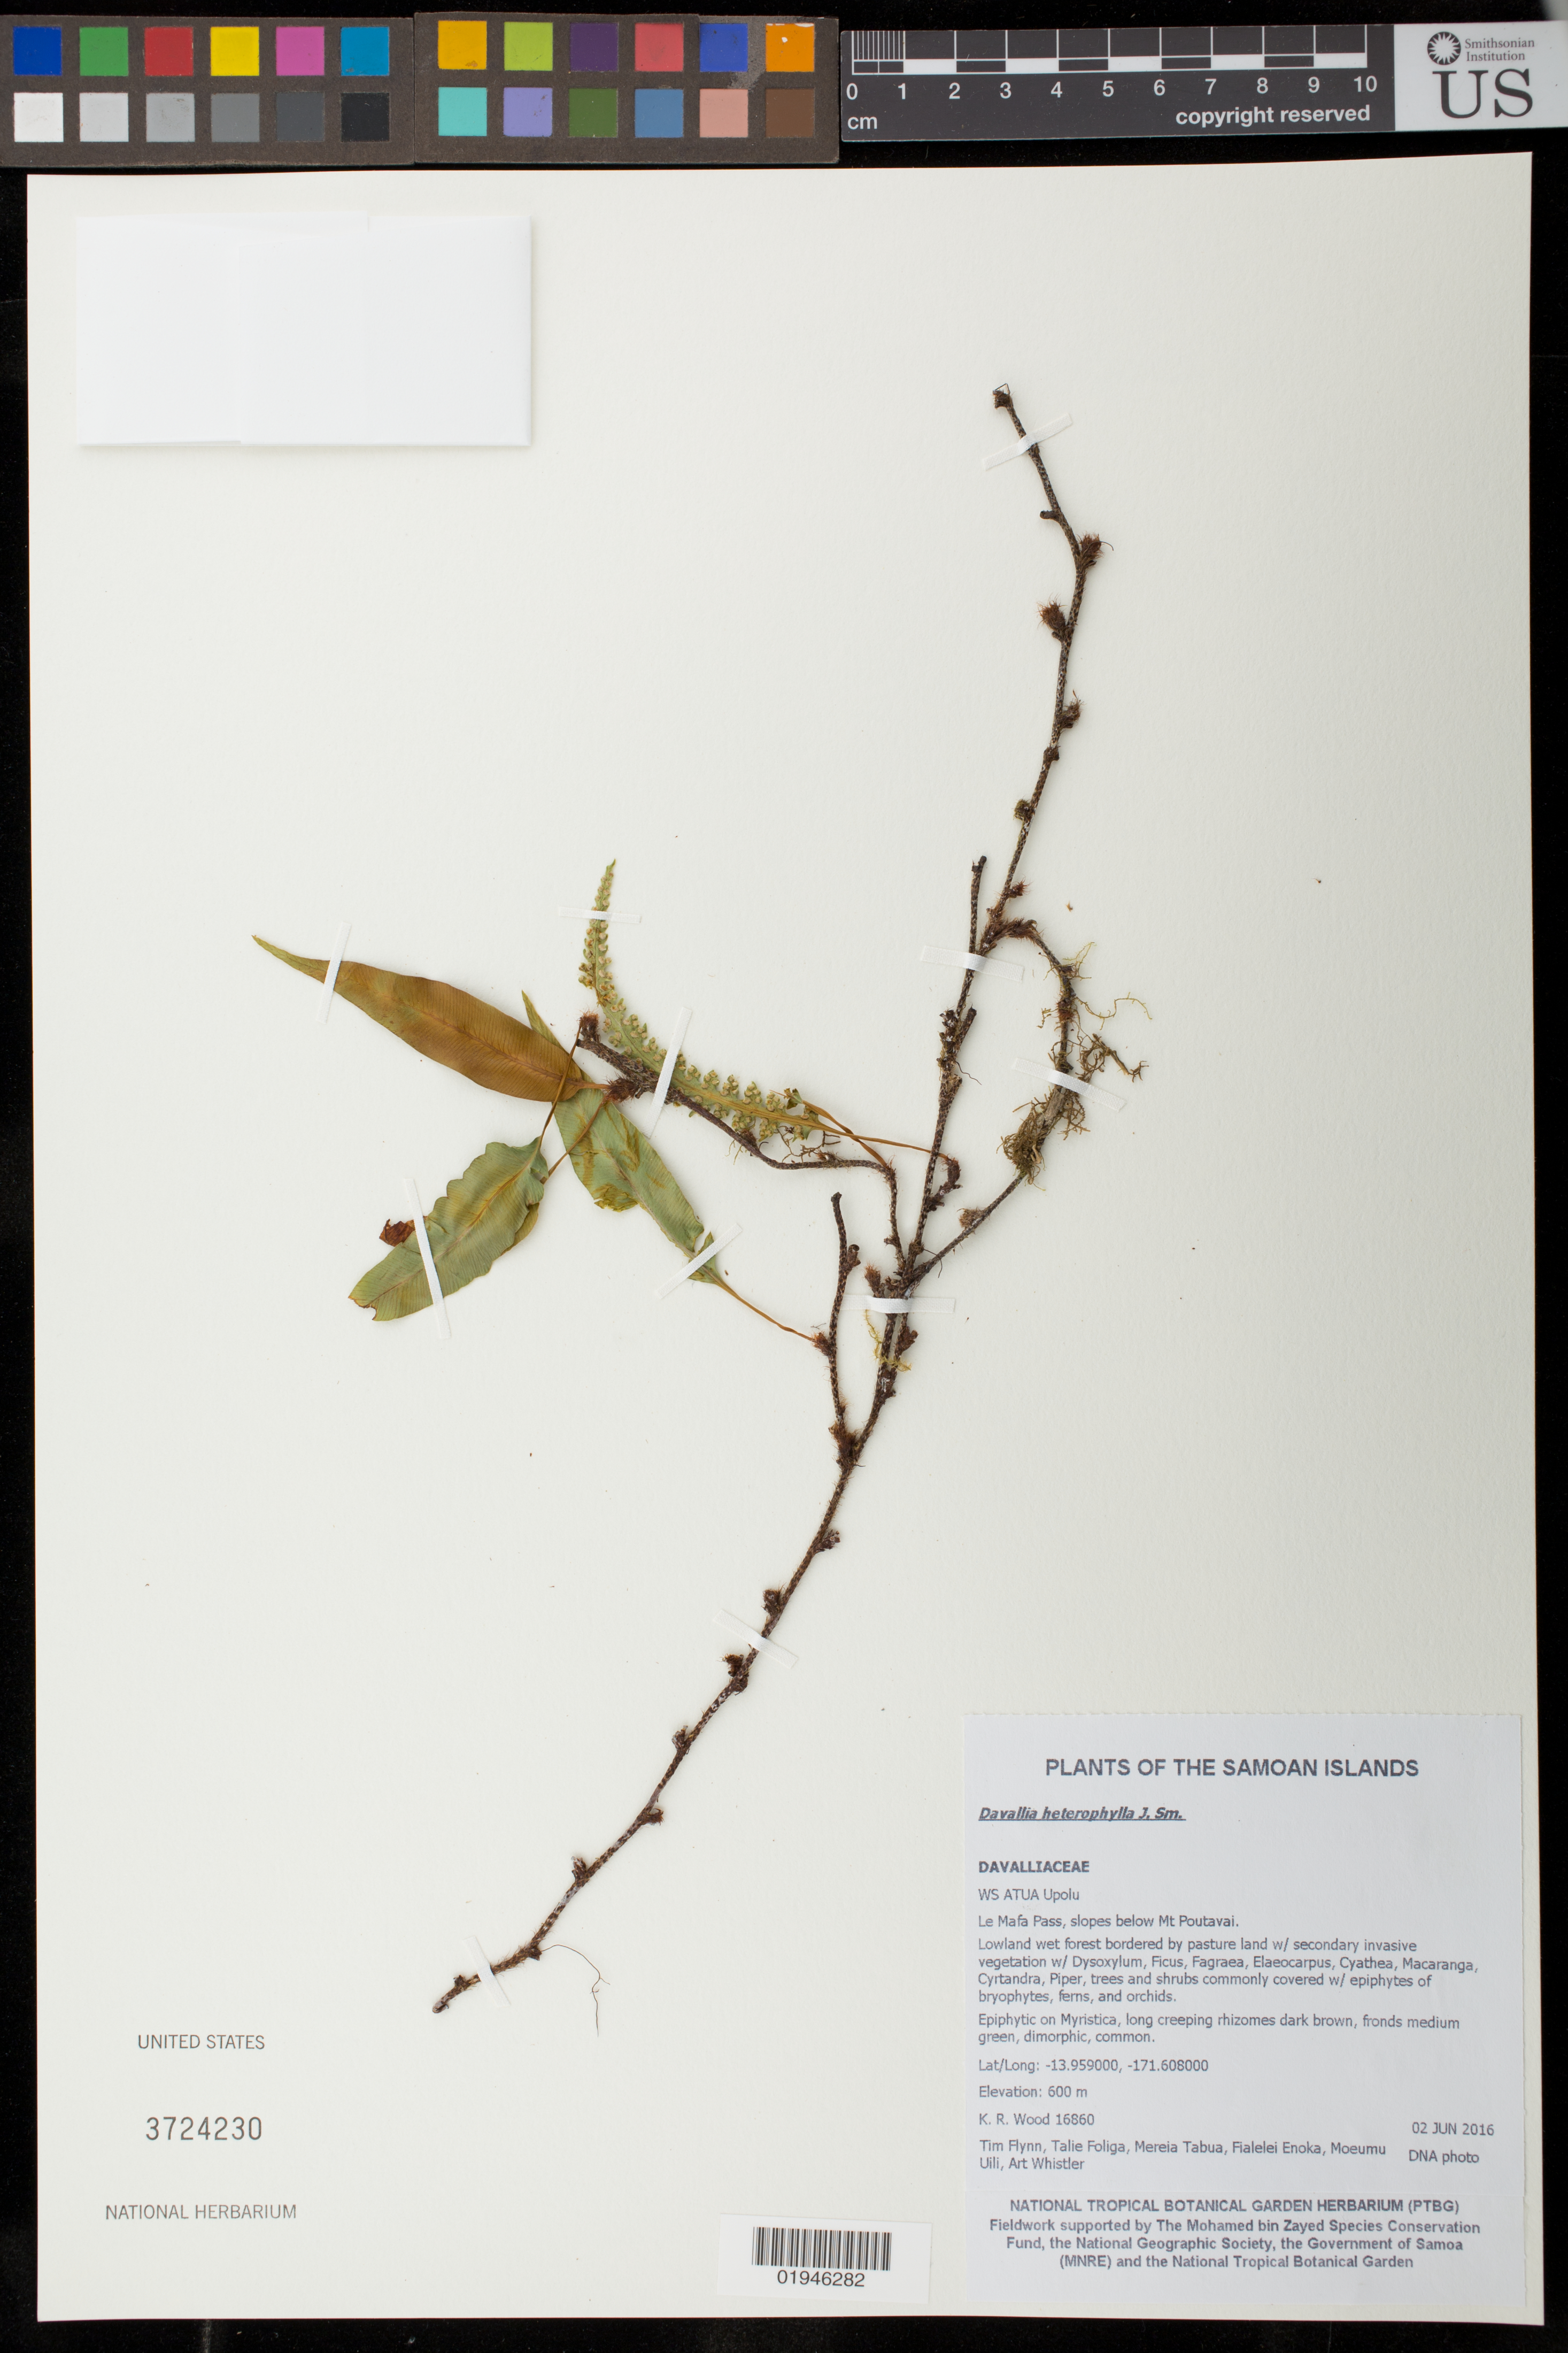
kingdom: Plantae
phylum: Tracheophyta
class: Polypodiopsida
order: Polypodiales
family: Davalliaceae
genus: Davallia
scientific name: Davallia heterophylla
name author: Sm.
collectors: K. R. Wood, T. W. Flynn, T. Foliga, M. Tabua, F. Enoka, M. Uili & A. Whistler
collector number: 16860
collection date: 2016-06-02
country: Samoa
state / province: Atua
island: Upolu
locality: Upolu, Le Mafa Pass, slopes below Mt. Poutavai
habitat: Lowland wet forest bordered by pasture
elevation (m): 600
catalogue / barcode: US 3724230